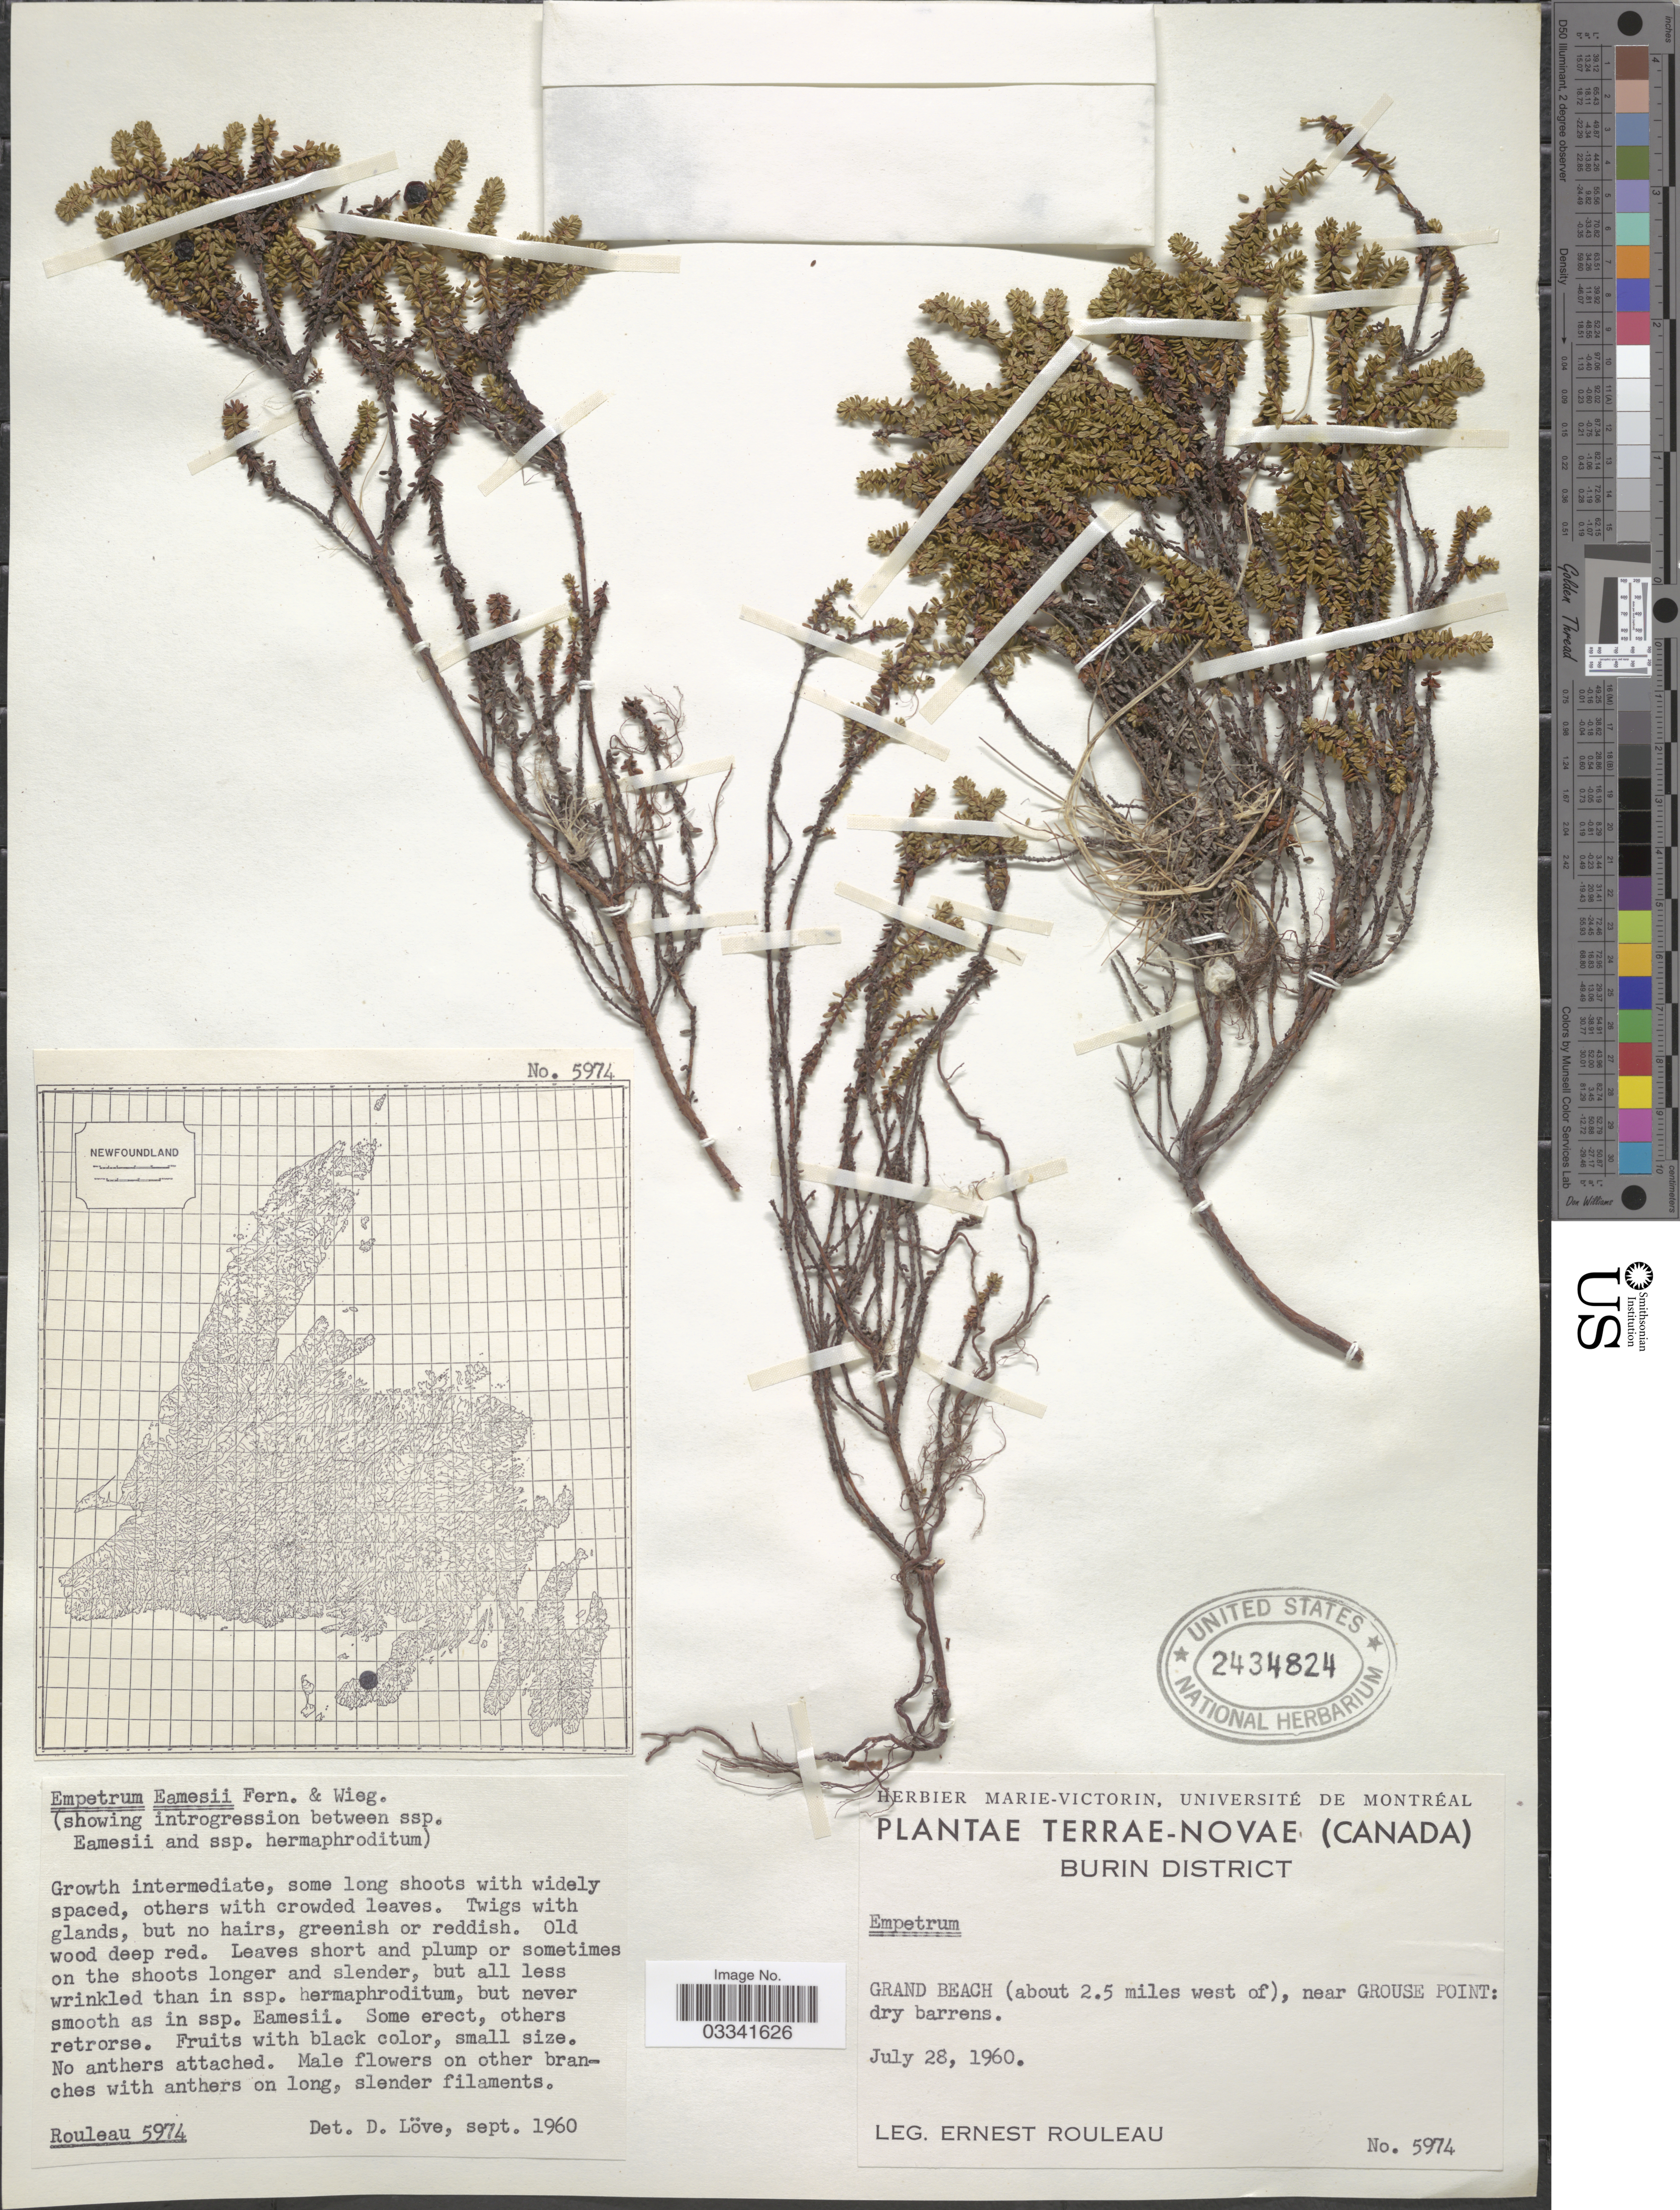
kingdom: Plantae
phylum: Tracheophyta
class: Magnoliopsida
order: Ericales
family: Ericaceae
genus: Empetrum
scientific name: Empetrum eamesii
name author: Fernald & Wiegand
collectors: J. Rouleau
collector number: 5974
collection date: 1960-07-28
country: Canada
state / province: Newfoundland and Labrador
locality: Terrae - Novae. Burin District. Grand Beach (about 2.5 miles west of), near Grouse Point.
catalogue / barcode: US 2434824